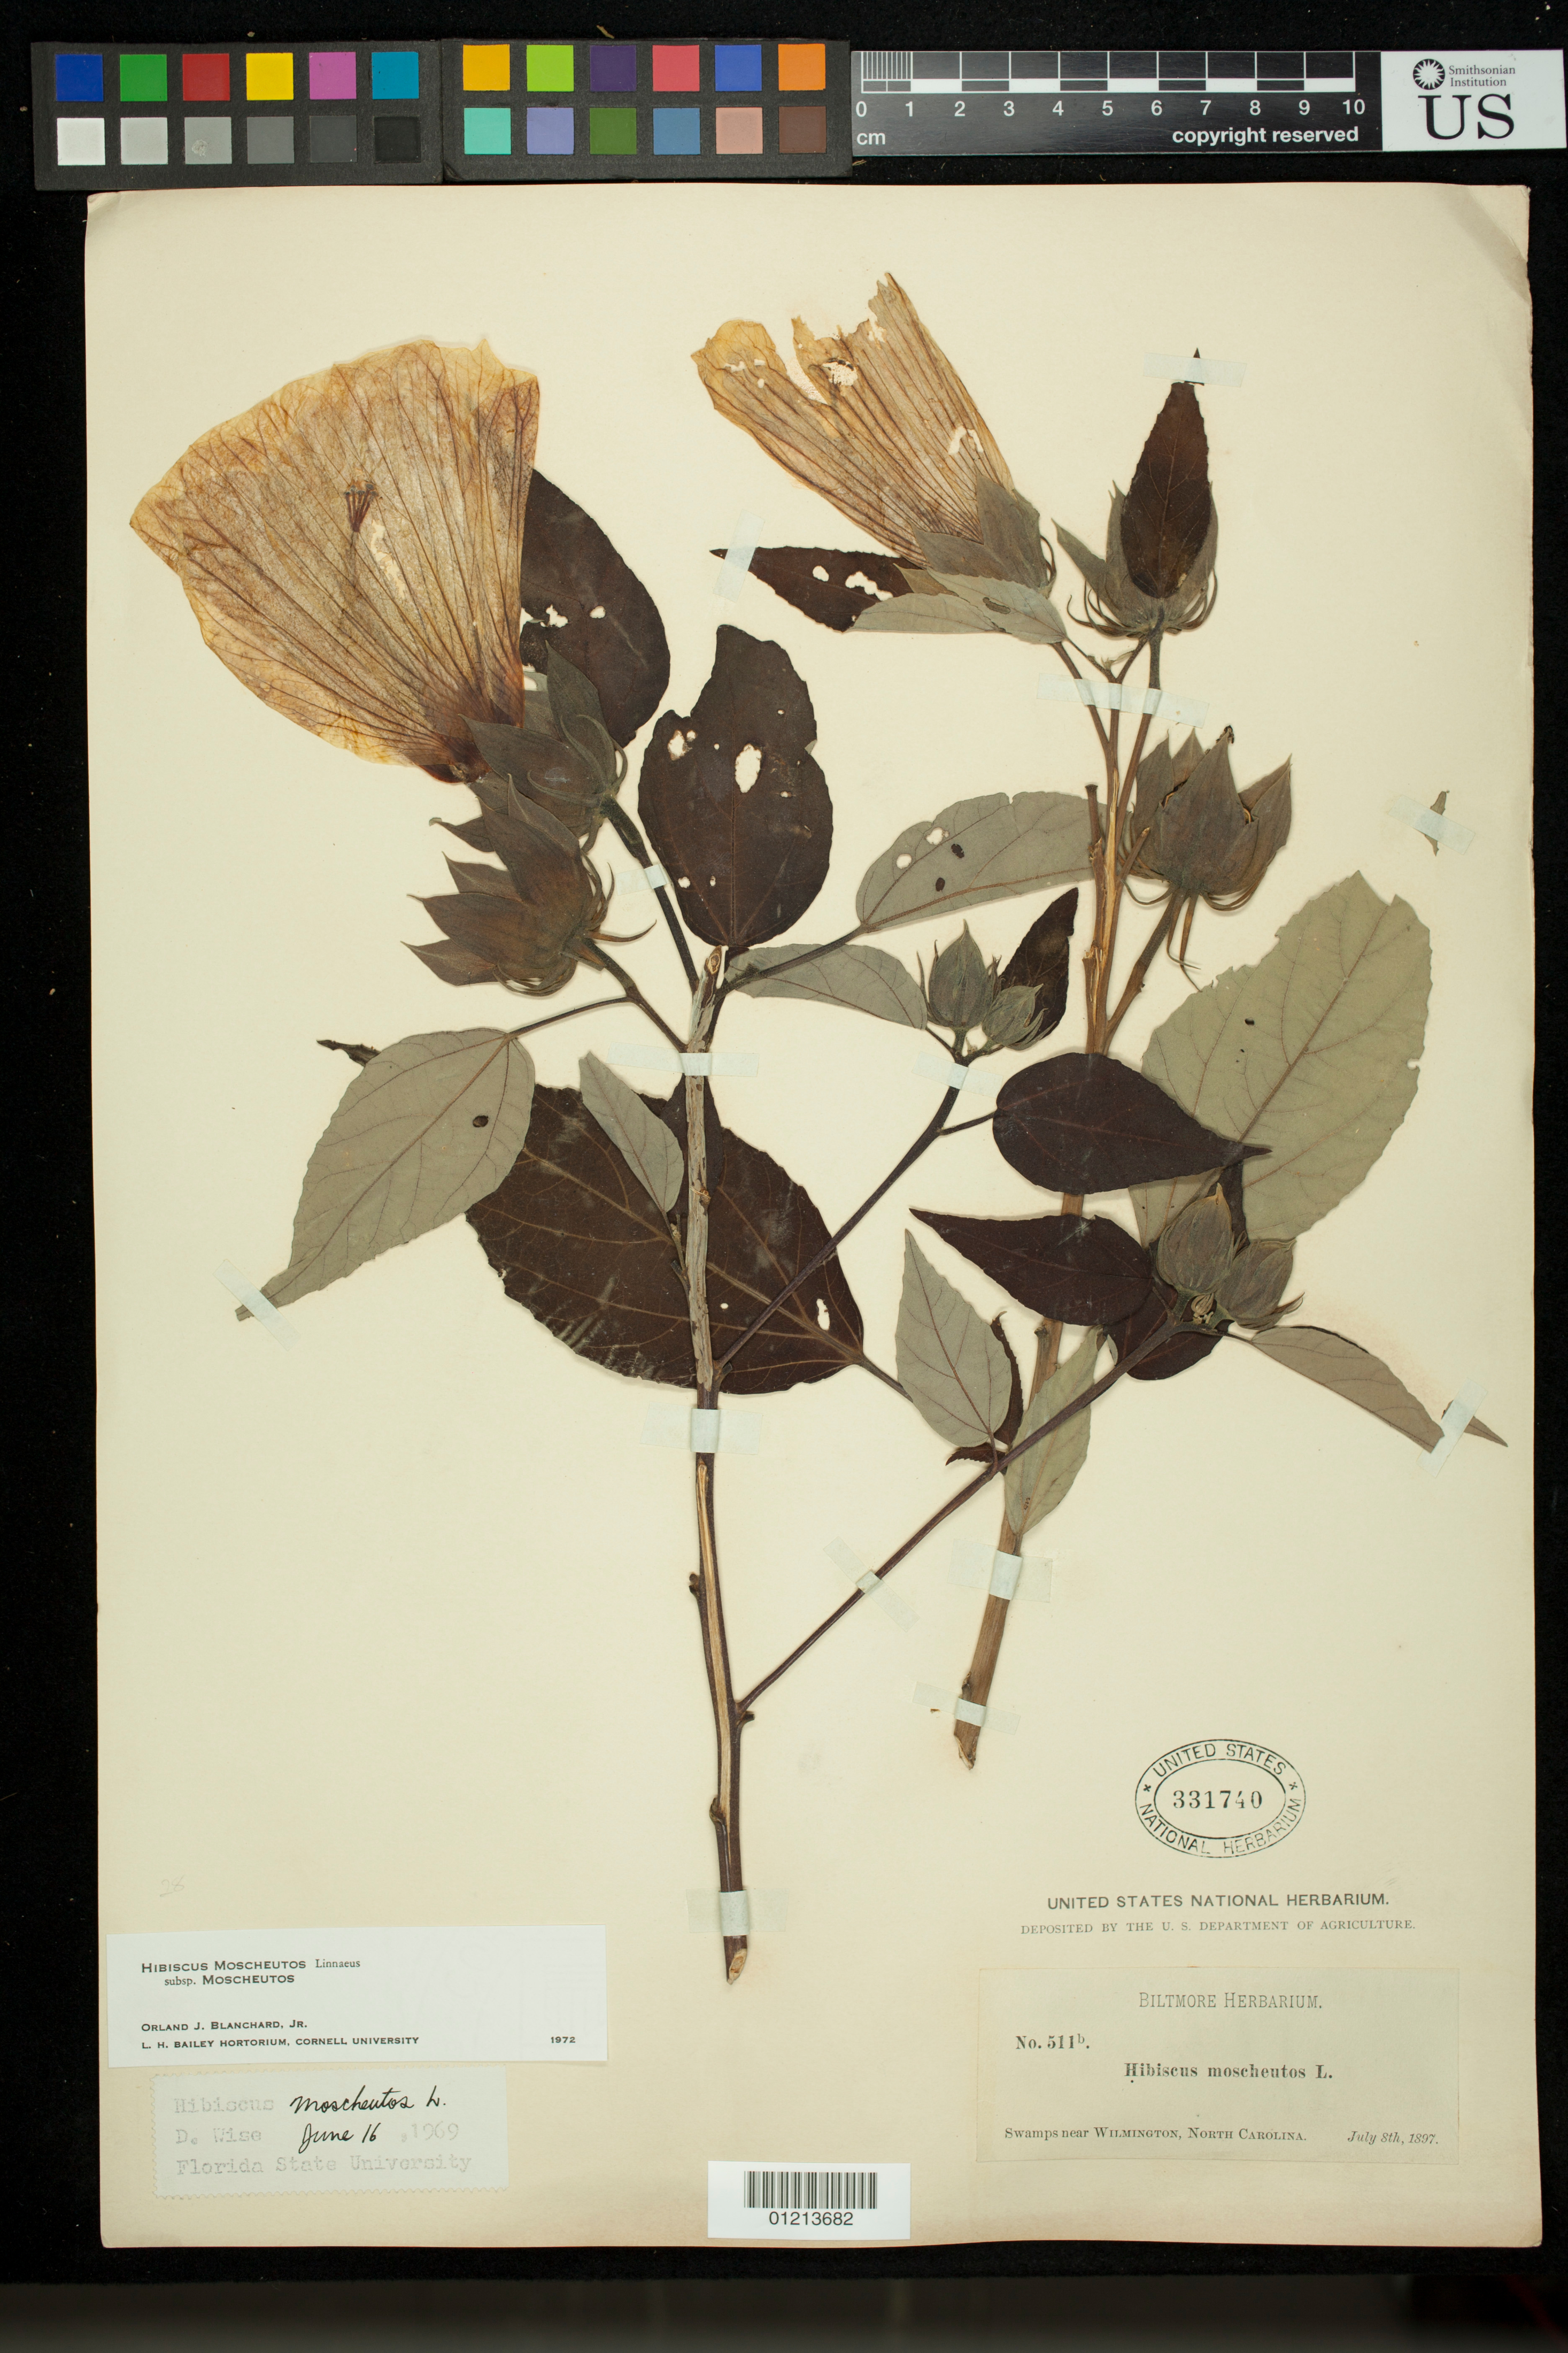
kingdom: Plantae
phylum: Tracheophyta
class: Magnoliopsida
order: Malvales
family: Malvaceae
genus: Hibiscus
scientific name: Hibiscus moscheutos subsp. lasiocarpos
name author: (Cav.) O.J. Blanch.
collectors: ex herb. Biltmore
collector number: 511b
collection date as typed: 08 Jul 1897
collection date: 1897-07-08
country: United States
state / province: North Carolina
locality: Swamps near Wilmington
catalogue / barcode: US 331740